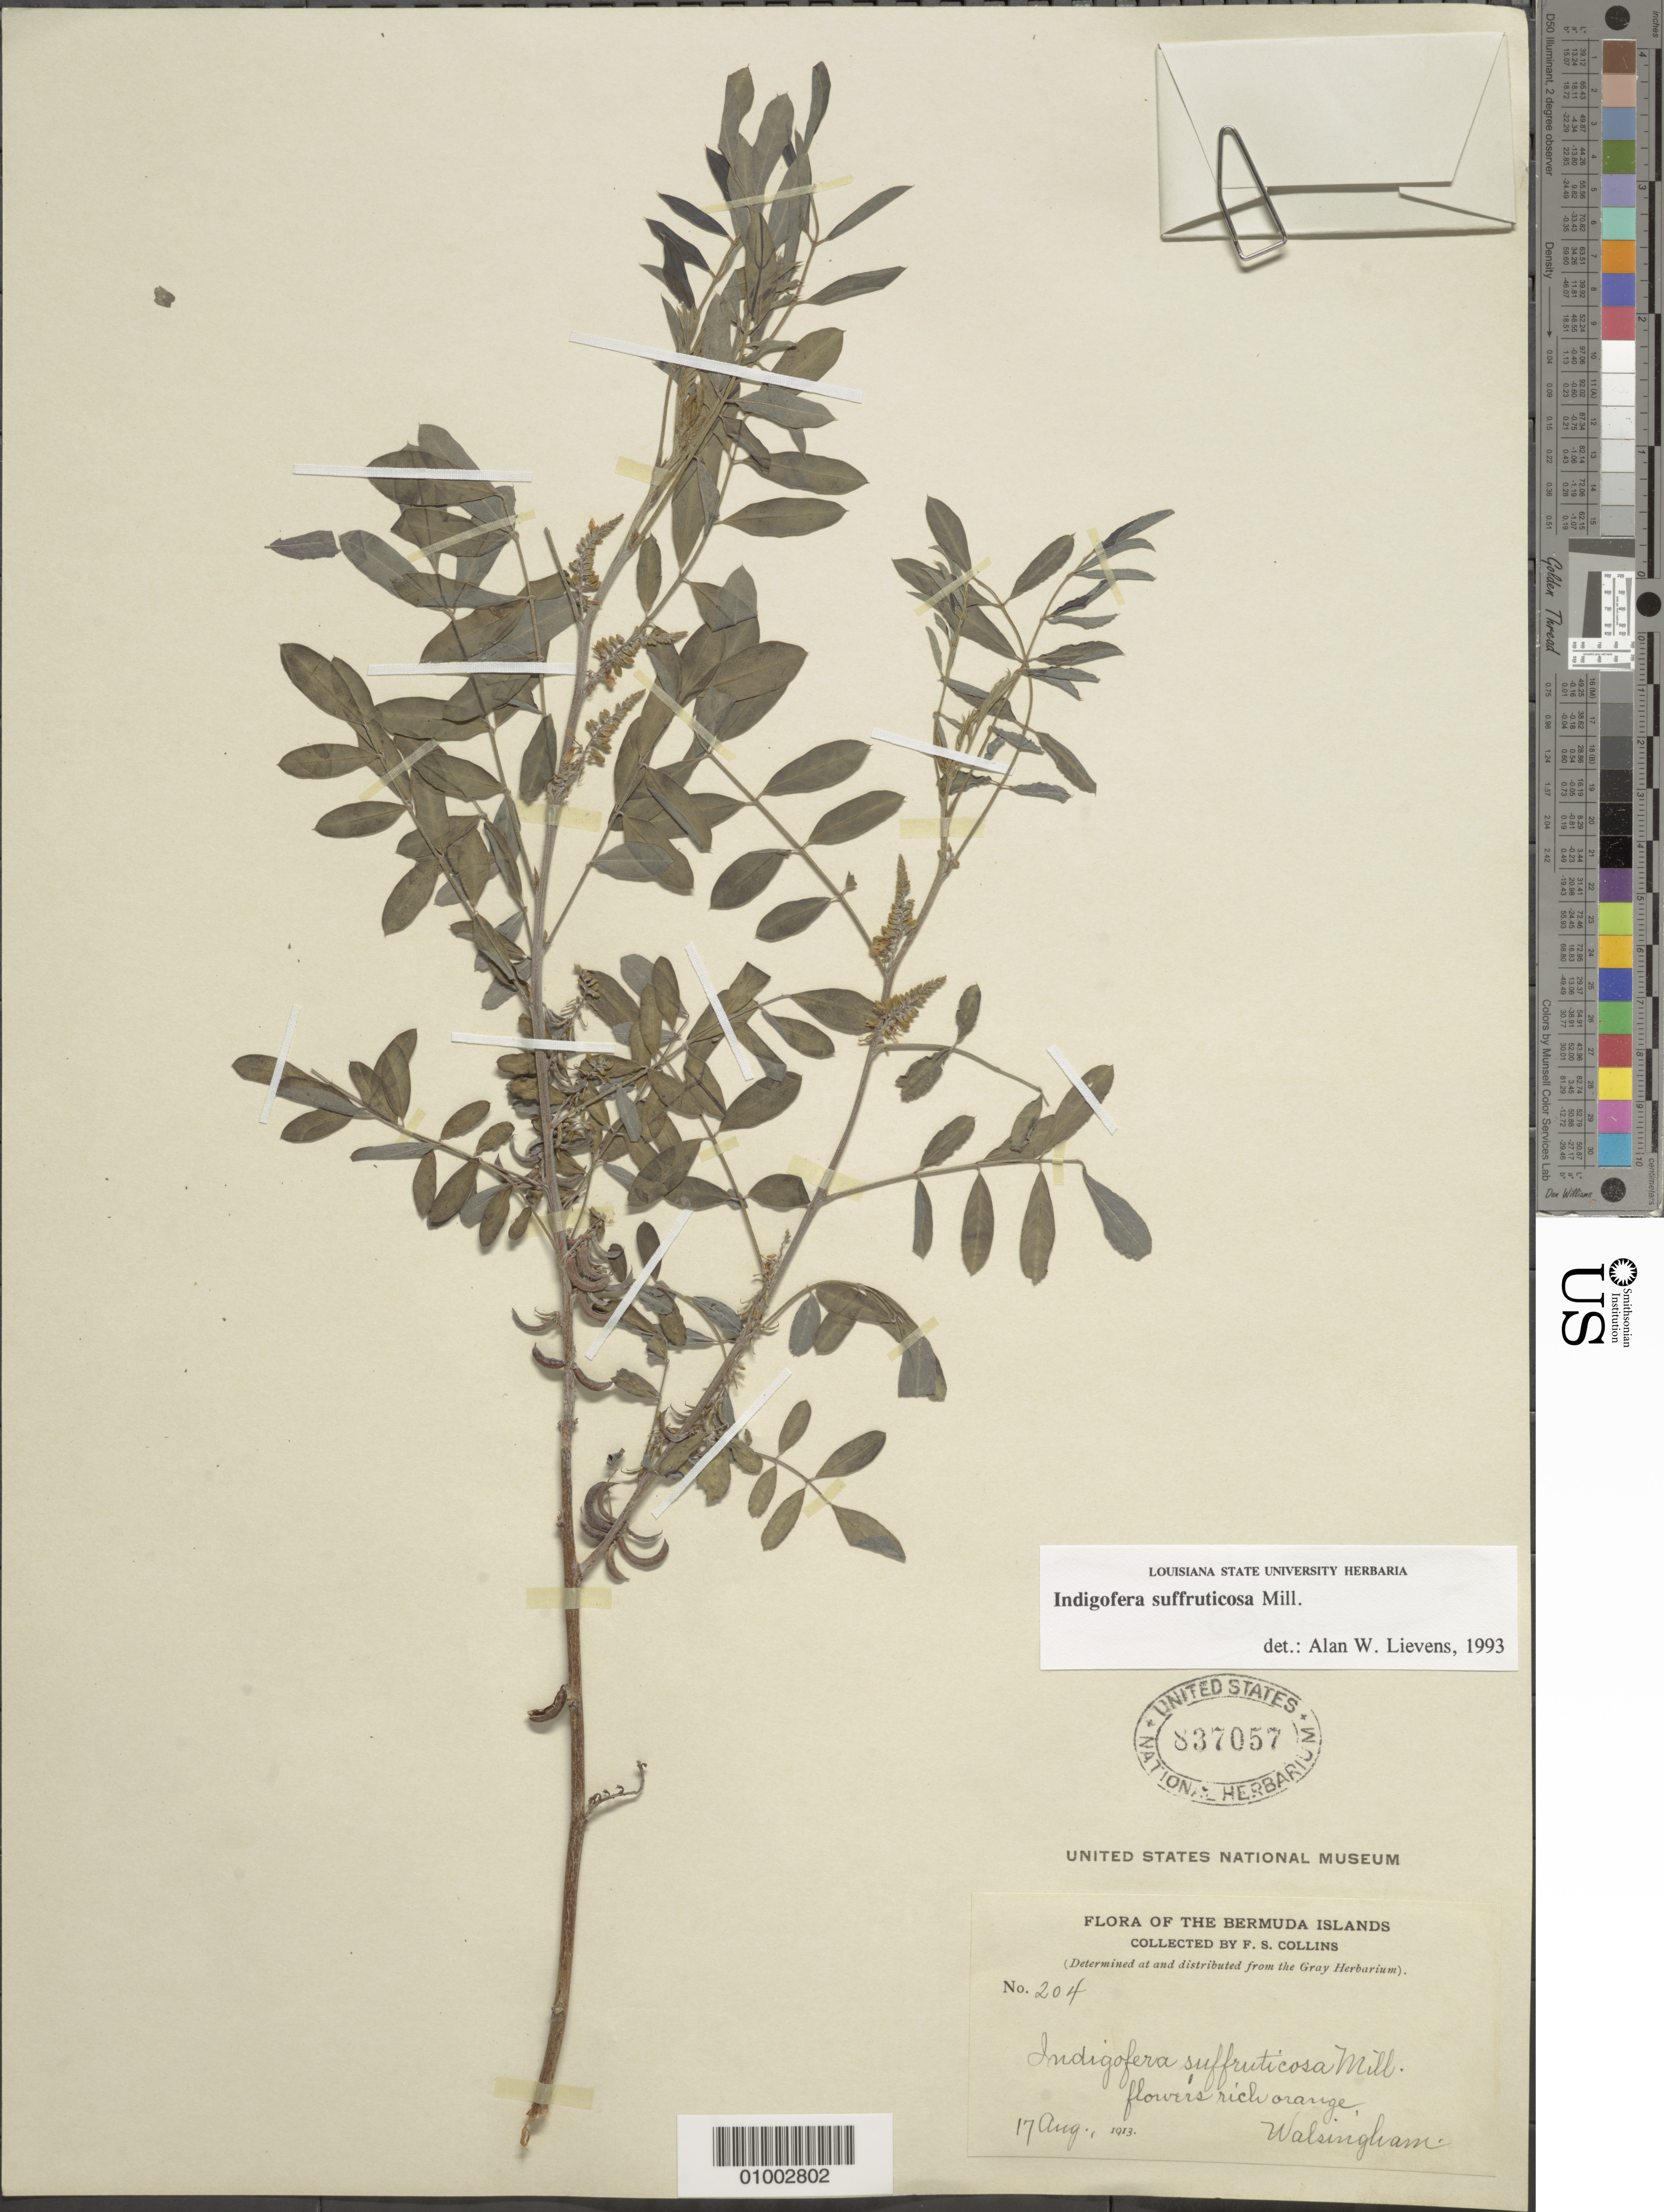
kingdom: Plantae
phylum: Tracheophyta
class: Magnoliopsida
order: Fabales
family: Fabaceae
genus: Indigofera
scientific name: Indigofera suffruticosa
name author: Mill.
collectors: F. Collins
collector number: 204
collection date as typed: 17 Aug 1913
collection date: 1913-08-17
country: Bermuda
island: Bermuda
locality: Walsingham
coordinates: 0 N, 0 E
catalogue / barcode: US 837057